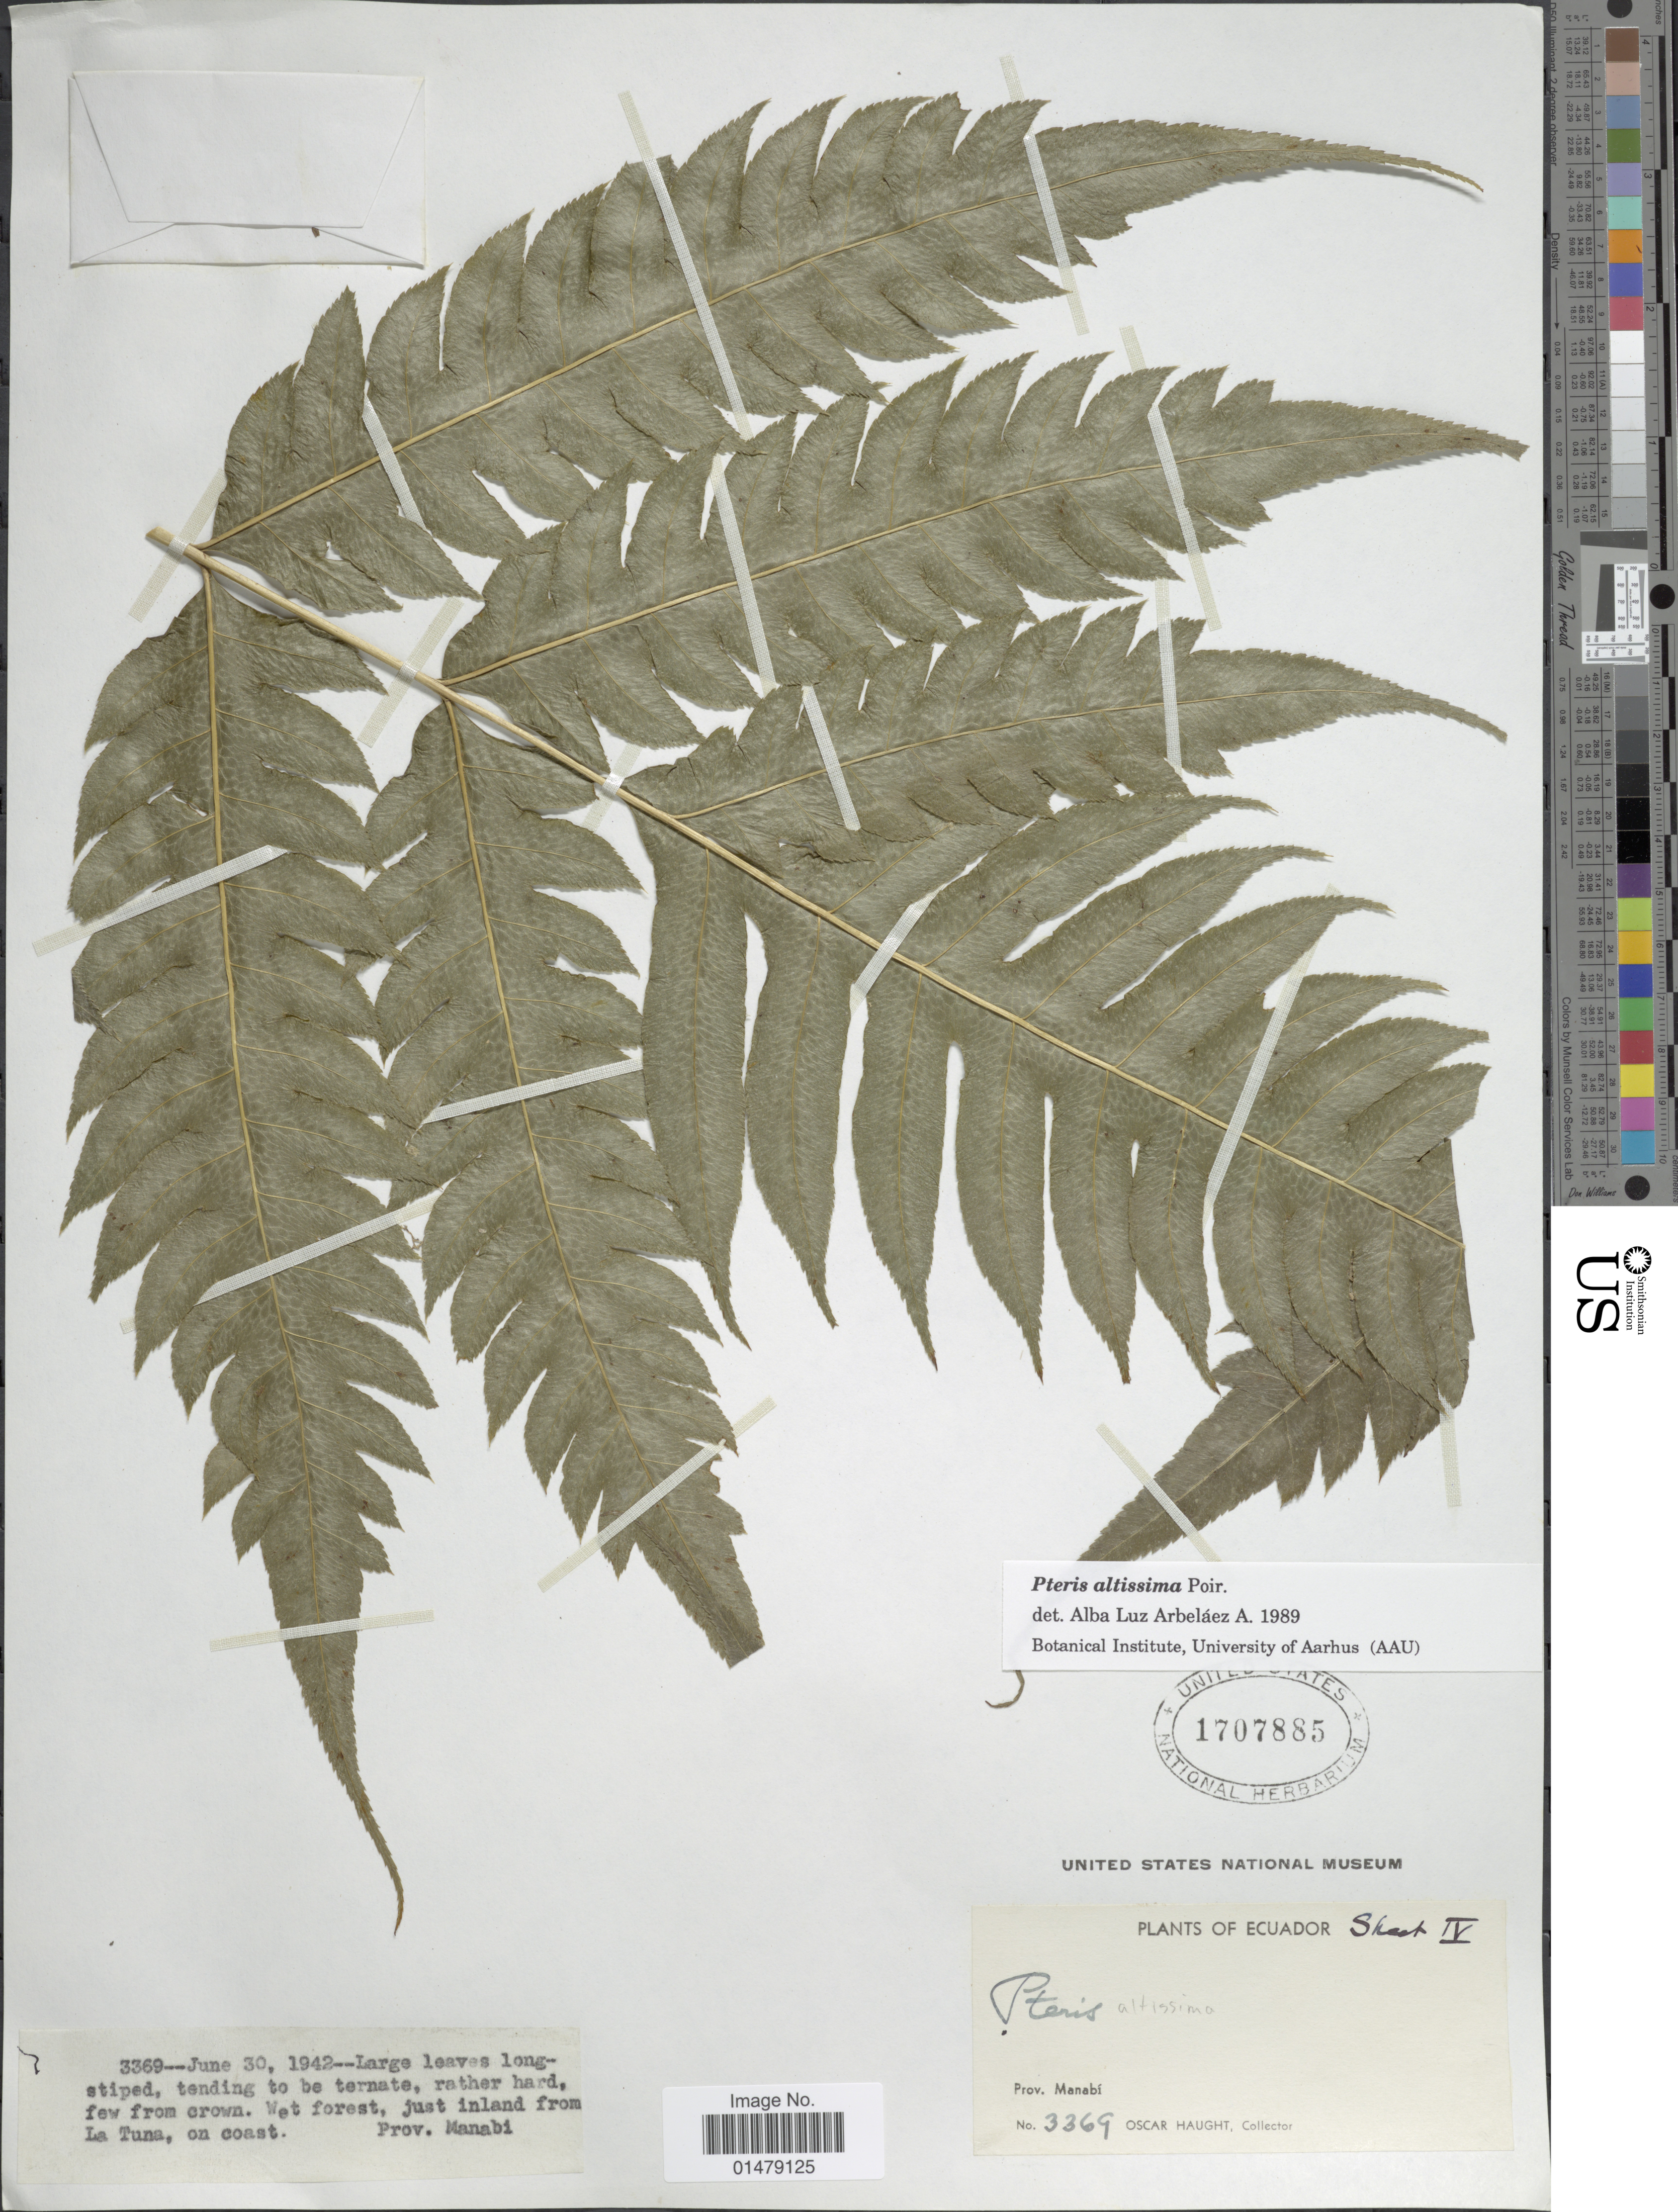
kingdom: Plantae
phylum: Tracheophyta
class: Polypodiopsida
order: Polypodiales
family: Pteridaceae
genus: Pteris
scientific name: Pteris altissima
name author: Poir.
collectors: O. L. Haught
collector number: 3369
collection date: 1942-06-30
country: Ecuador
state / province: Manabí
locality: Prov. Manabi. Just inland from La Tuna, on coast.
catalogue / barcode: US 1707885